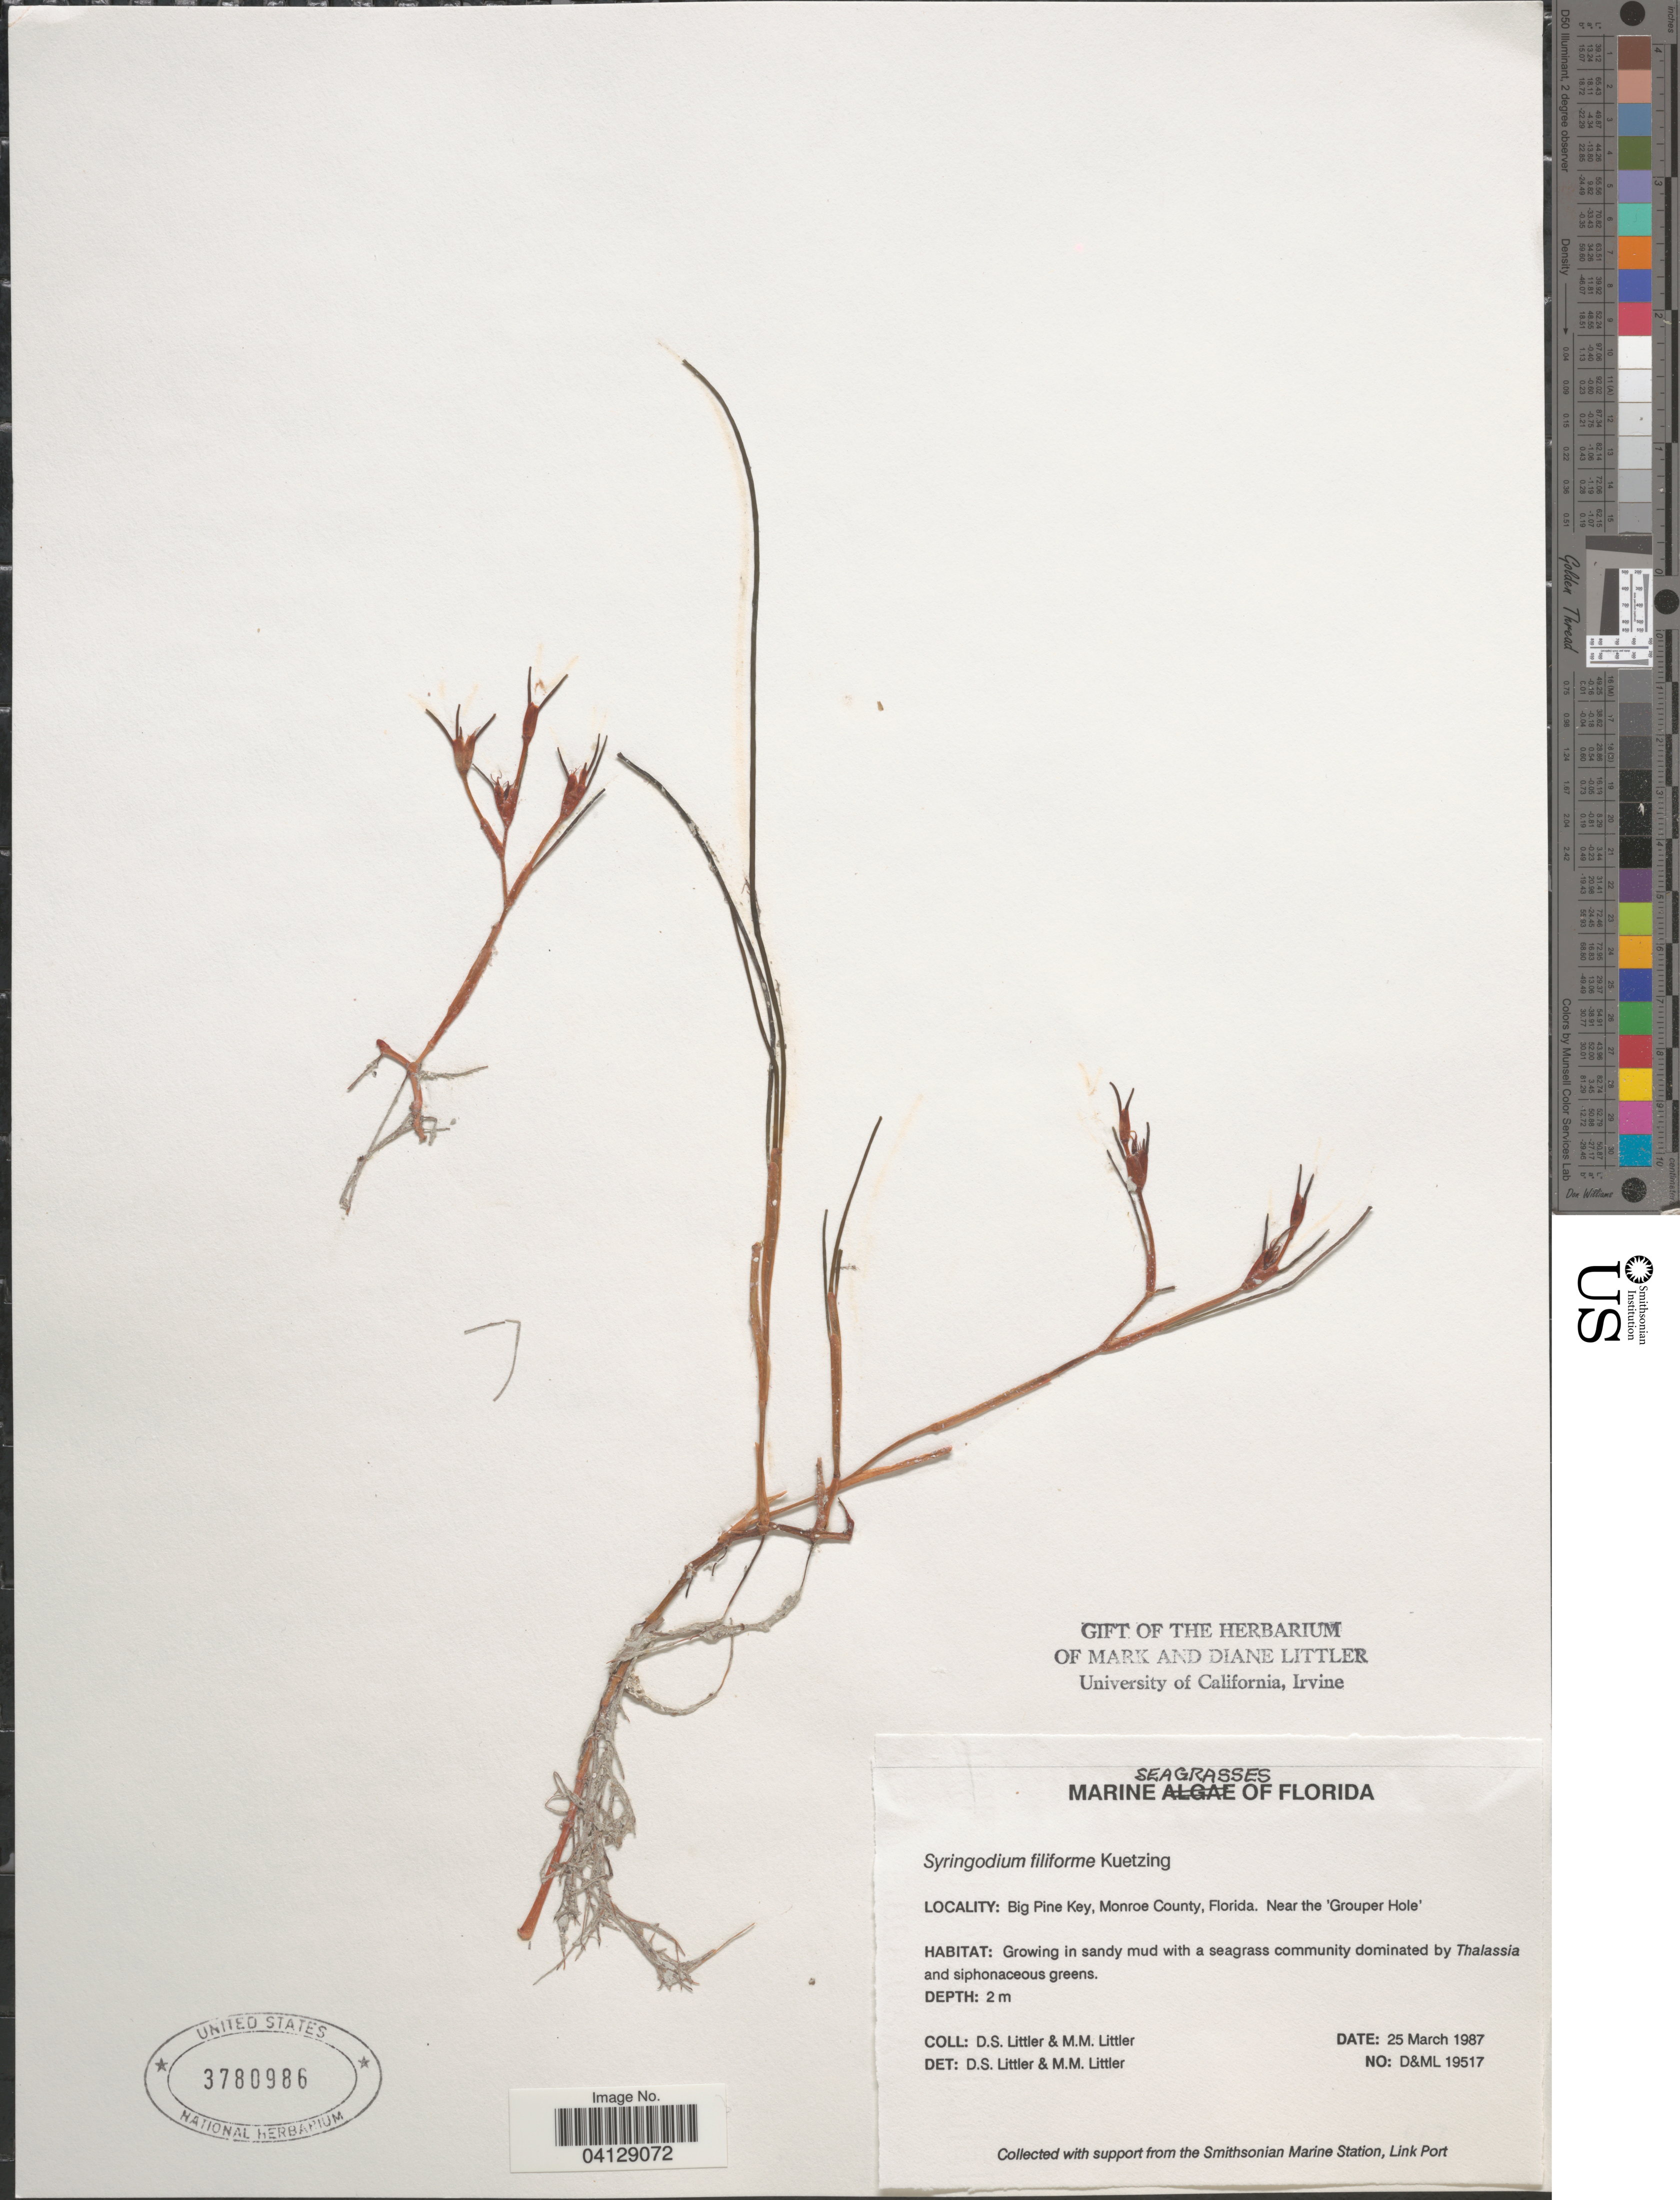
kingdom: Plantae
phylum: Tracheophyta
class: Liliopsida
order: Alismatales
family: Cymodoceaceae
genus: Syringodium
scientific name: Syringodium filiforme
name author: Kütz.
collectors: D. S. Littler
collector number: D&ML19517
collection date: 1987-03-25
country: United States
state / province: Florida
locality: Big Pine Key, Monroe County. Near the 'Grouper Hole'.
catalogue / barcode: US 3780986